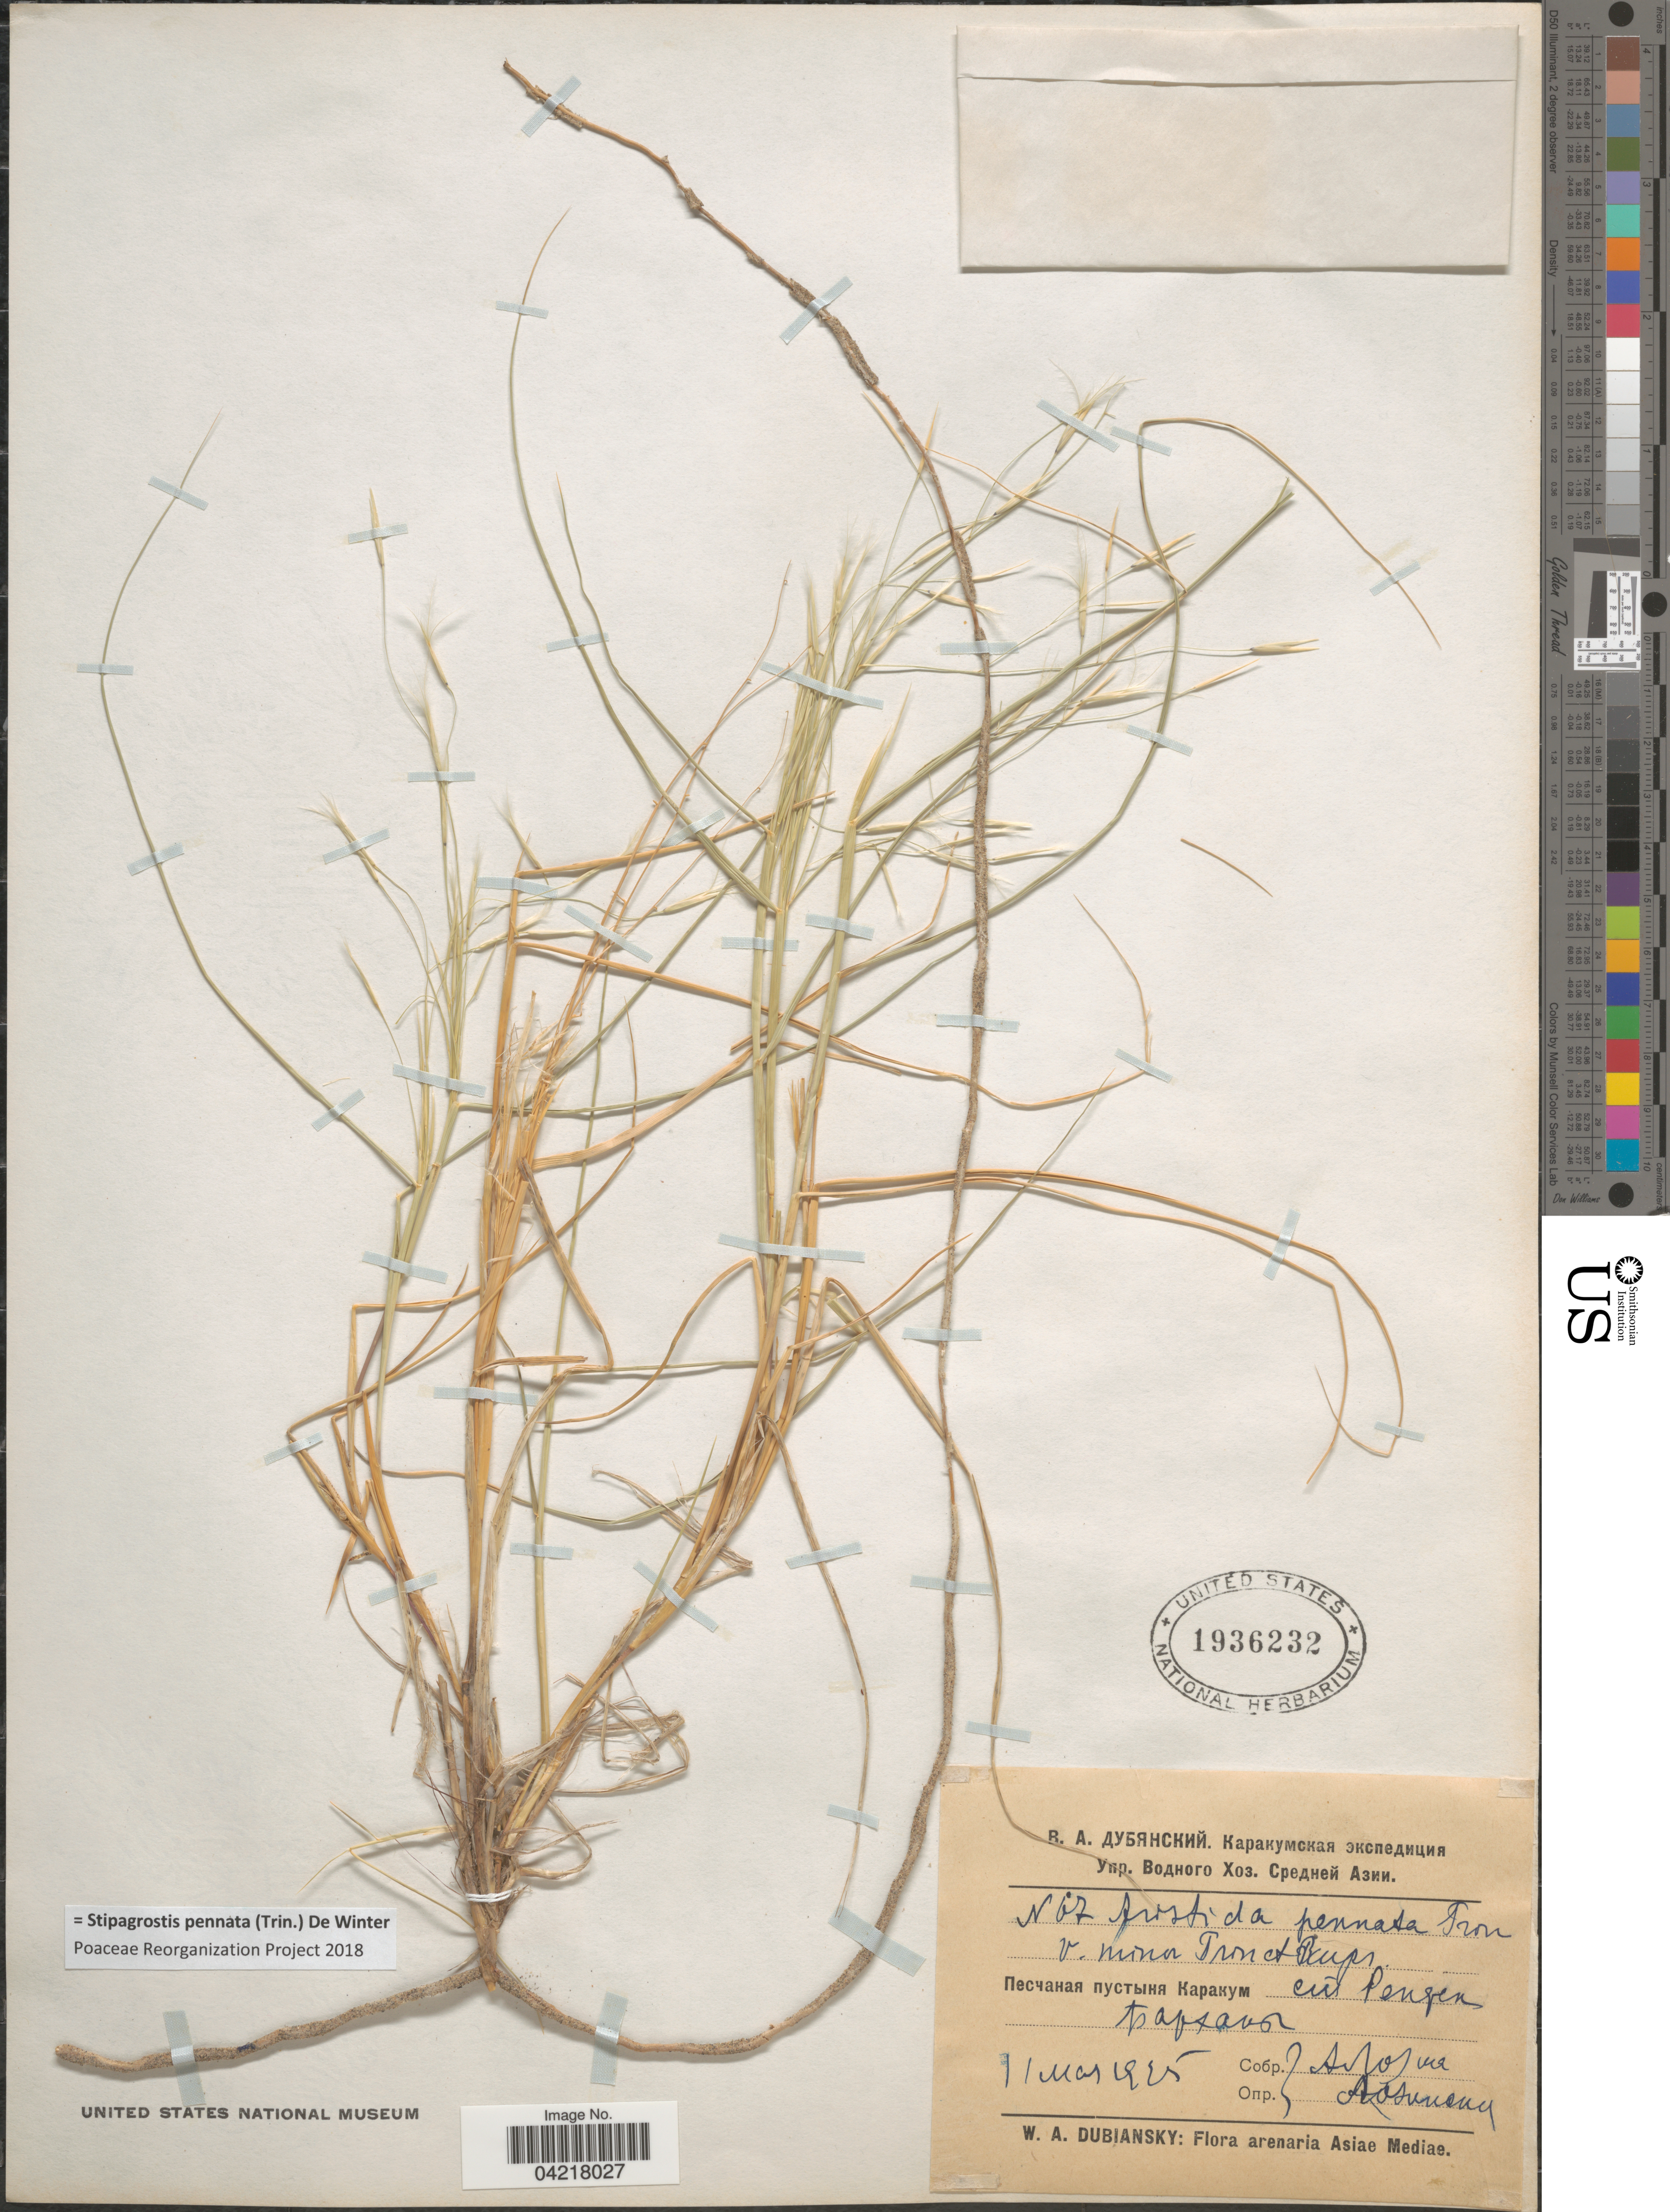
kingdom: Plantae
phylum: Tracheophyta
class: Liliopsida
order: Poales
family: Poaceae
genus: Stipagrostis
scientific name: Stipagrostis pennata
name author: (Trin.) De Winter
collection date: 1925-03-11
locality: X. Arenaria Asiae Mediae.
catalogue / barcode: US 1936232